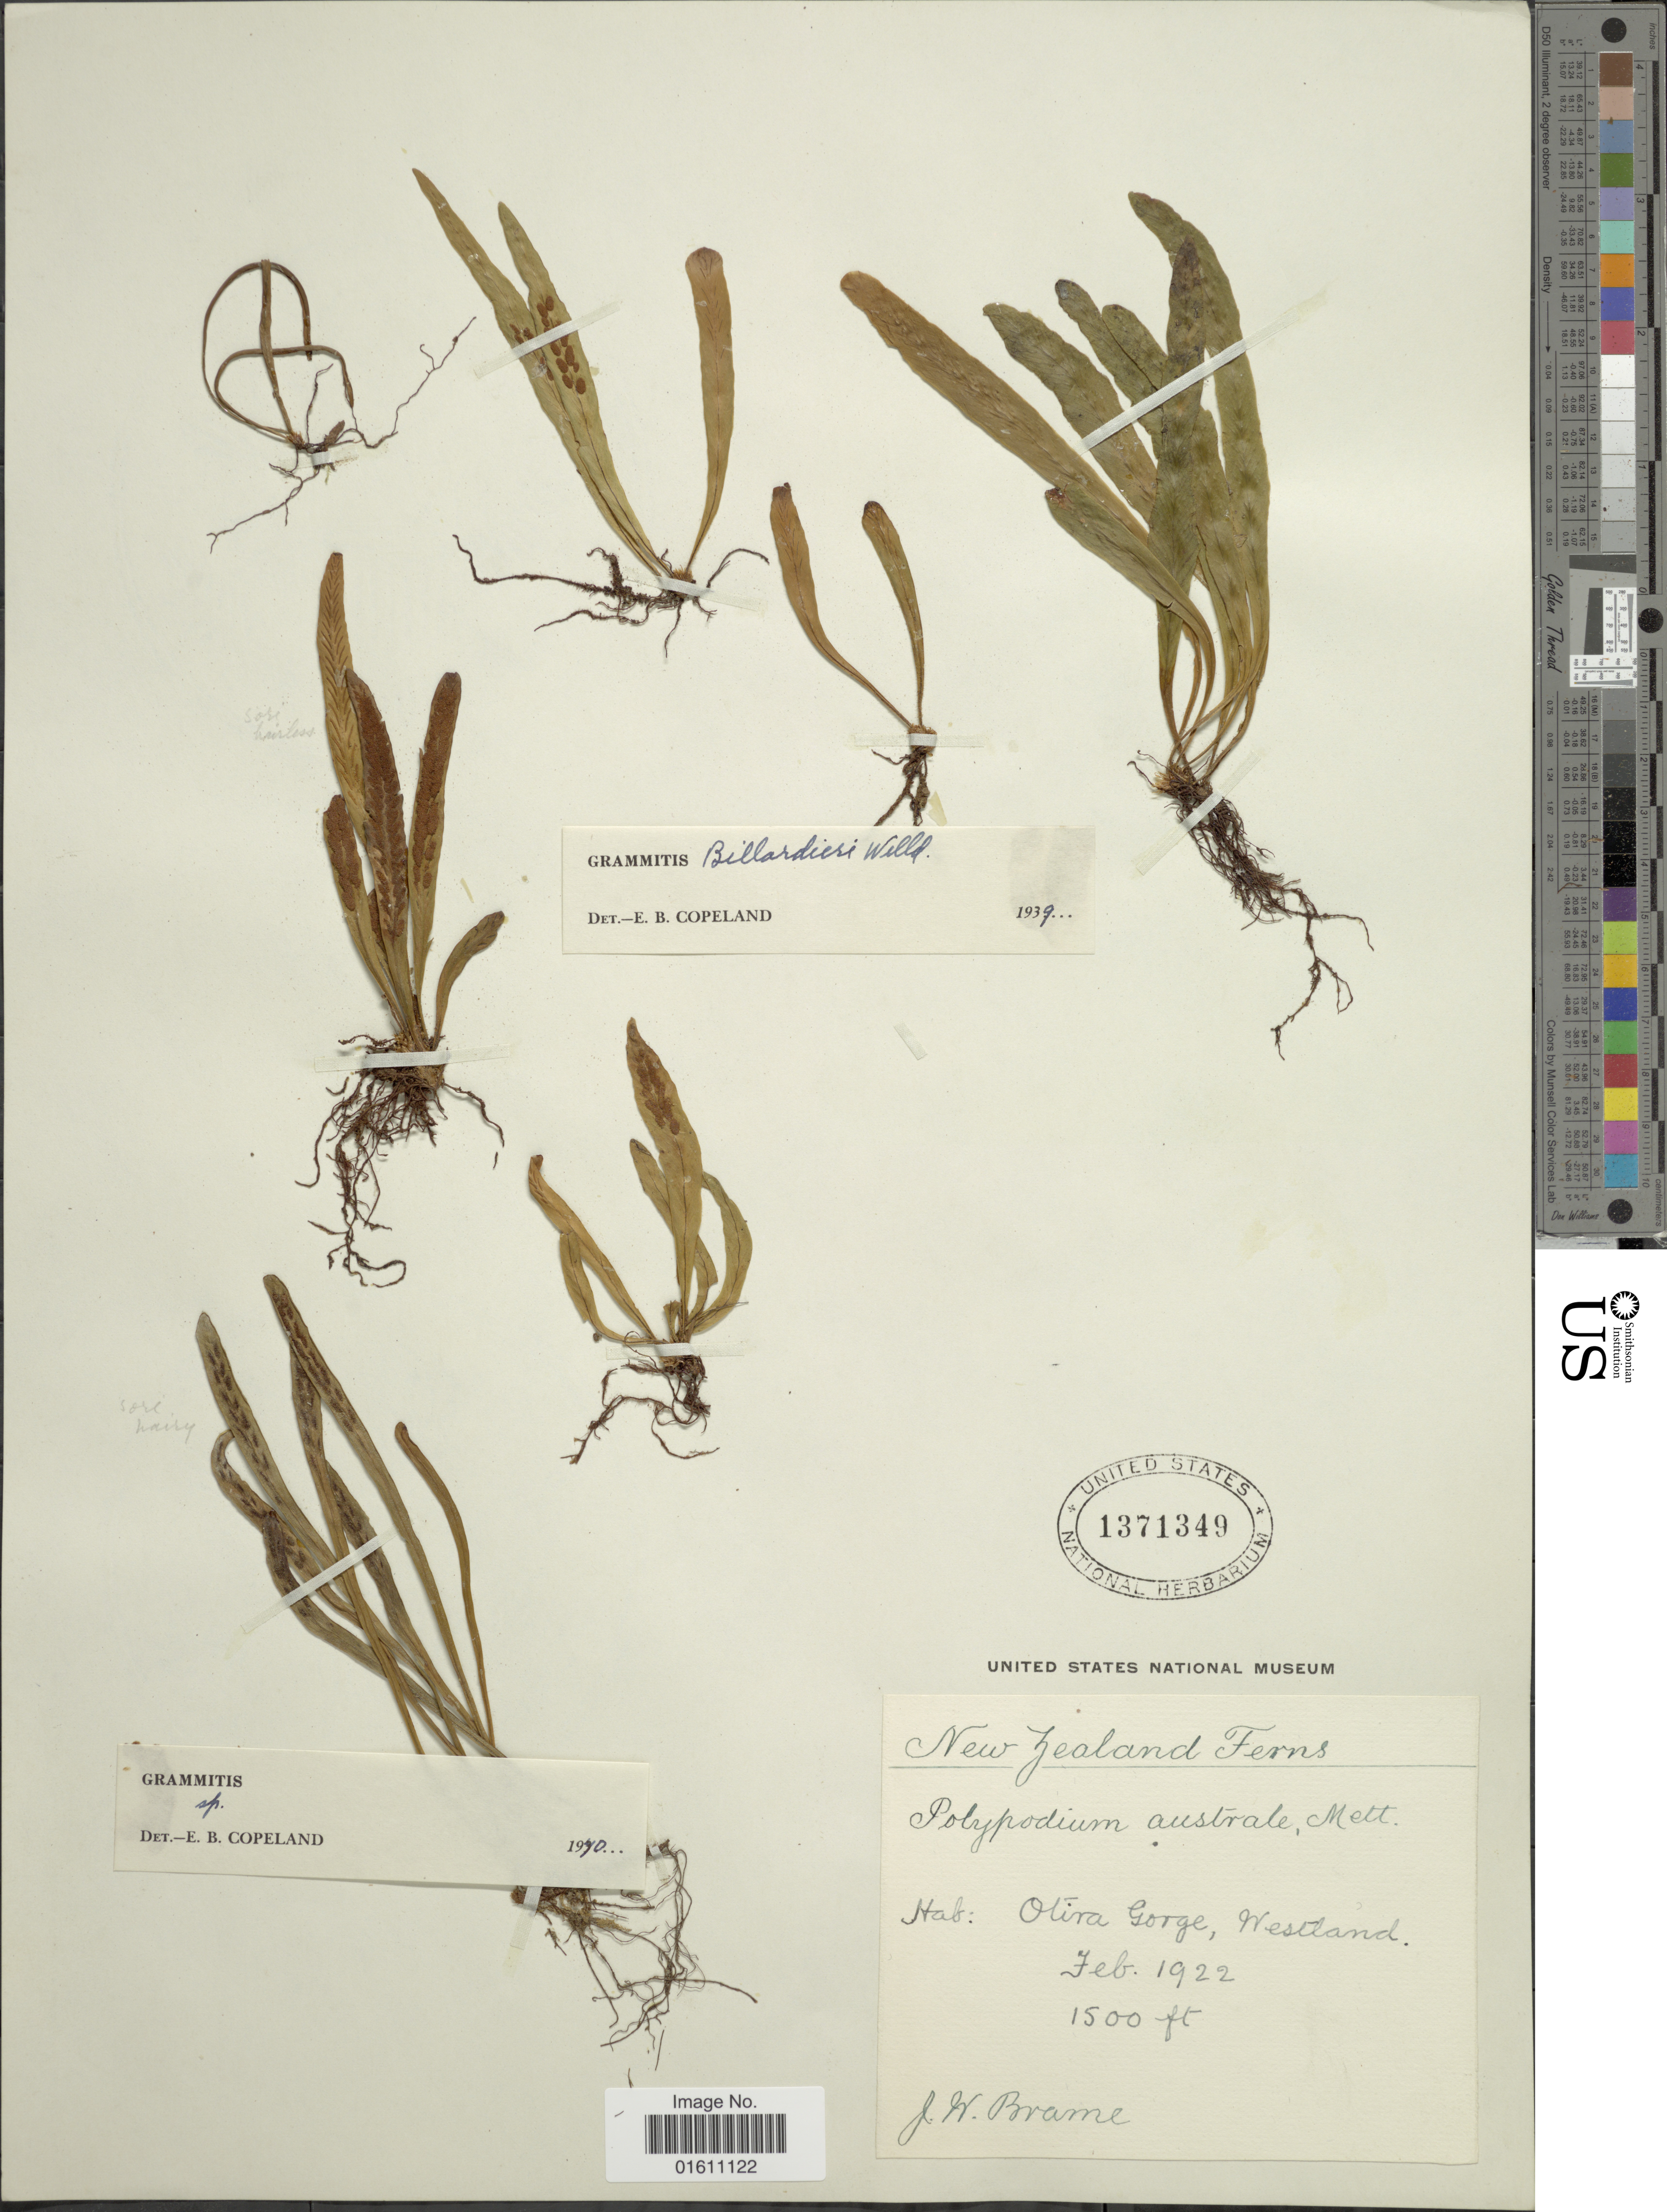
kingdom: Plantae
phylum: Tracheophyta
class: Polypodiopsida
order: Polypodiales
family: Polypodiaceae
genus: Notogrammitis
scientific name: Notogrammitis billardierei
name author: (Willd.) Parris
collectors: J. Brame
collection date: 1922-02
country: New Zealand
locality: New Zealand, Olira Gorge, Westland.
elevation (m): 457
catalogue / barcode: US 1371349